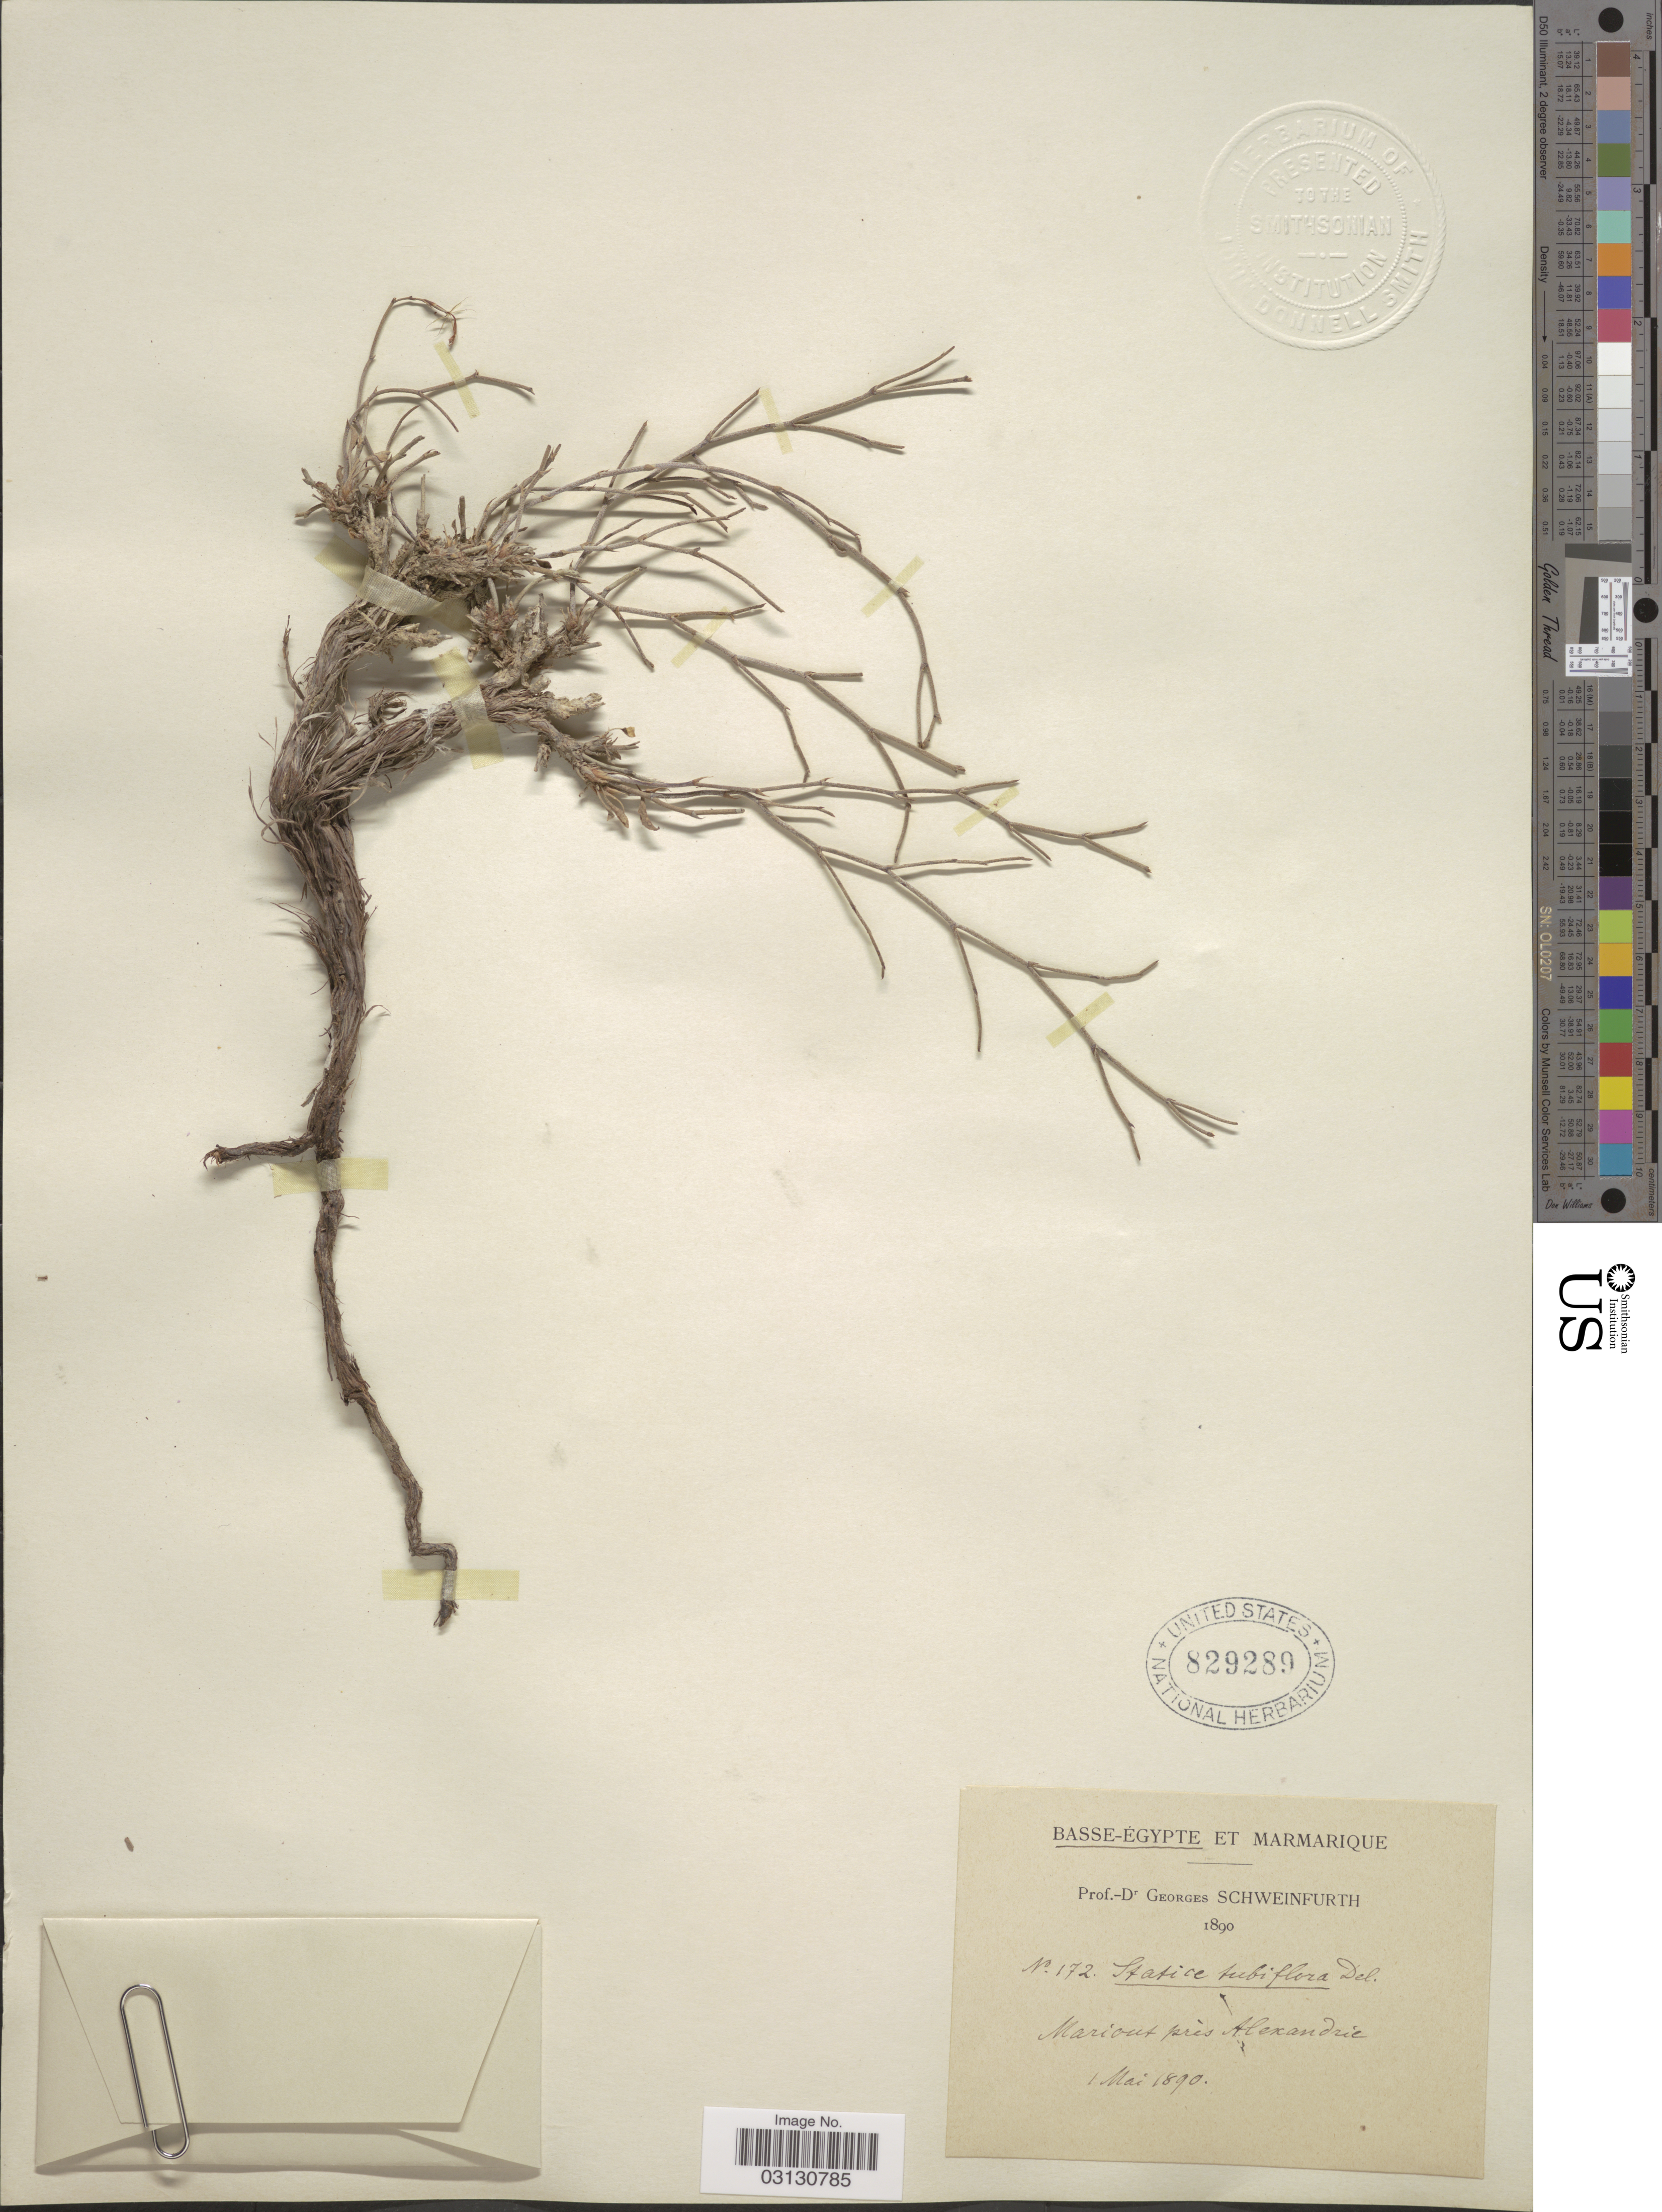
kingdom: Plantae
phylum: Tracheophyta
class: Magnoliopsida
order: Caryophyllales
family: Plumbaginaceae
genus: Limonium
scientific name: Limonium tubiflorum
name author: (Delile) Kuntze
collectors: Georges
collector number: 172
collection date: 1890-05-01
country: Egypt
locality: Basse-Egypte Et Marmarique, Mariout prés Alexandrie.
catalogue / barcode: US 829289